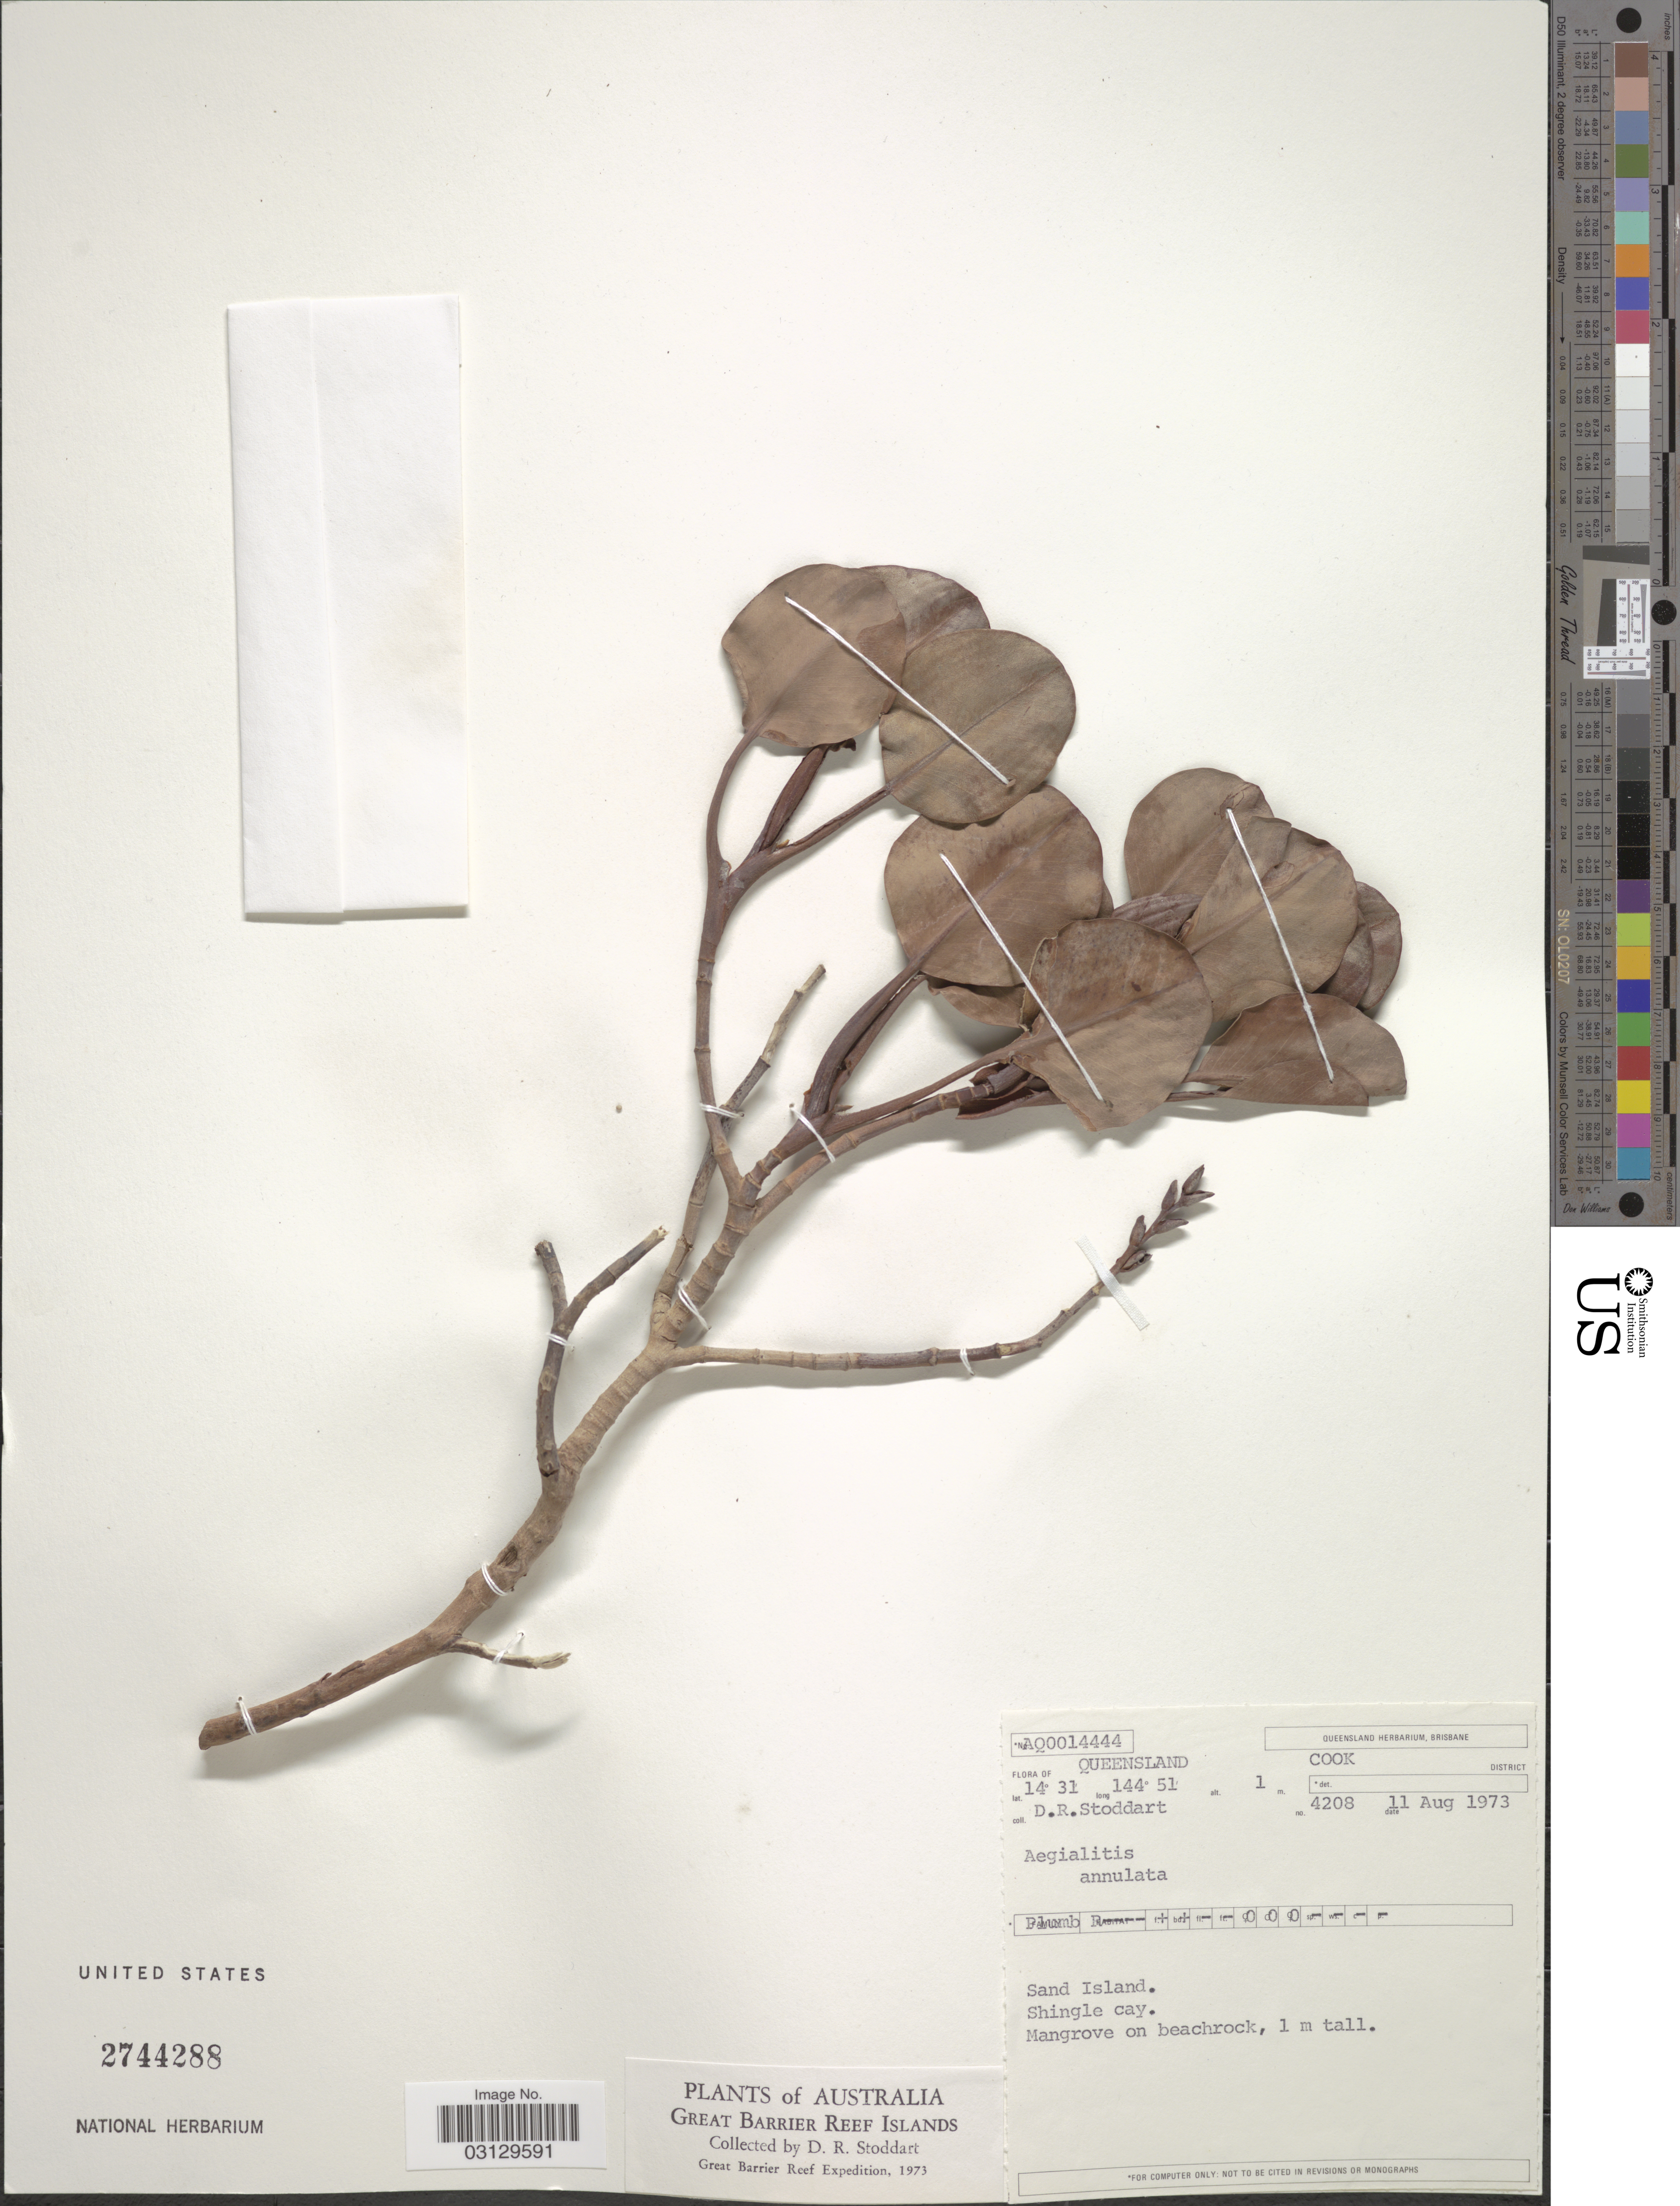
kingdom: Plantae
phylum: Tracheophyta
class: Magnoliopsida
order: Caryophyllales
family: Plumbaginaceae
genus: Aegialitis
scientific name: Aegialitis annulata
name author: R. Br.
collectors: D. R. Stoddart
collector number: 4208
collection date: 1973-08-11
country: Australia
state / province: Queensland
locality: Cook District. Sand Island.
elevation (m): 1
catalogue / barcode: US 2744288